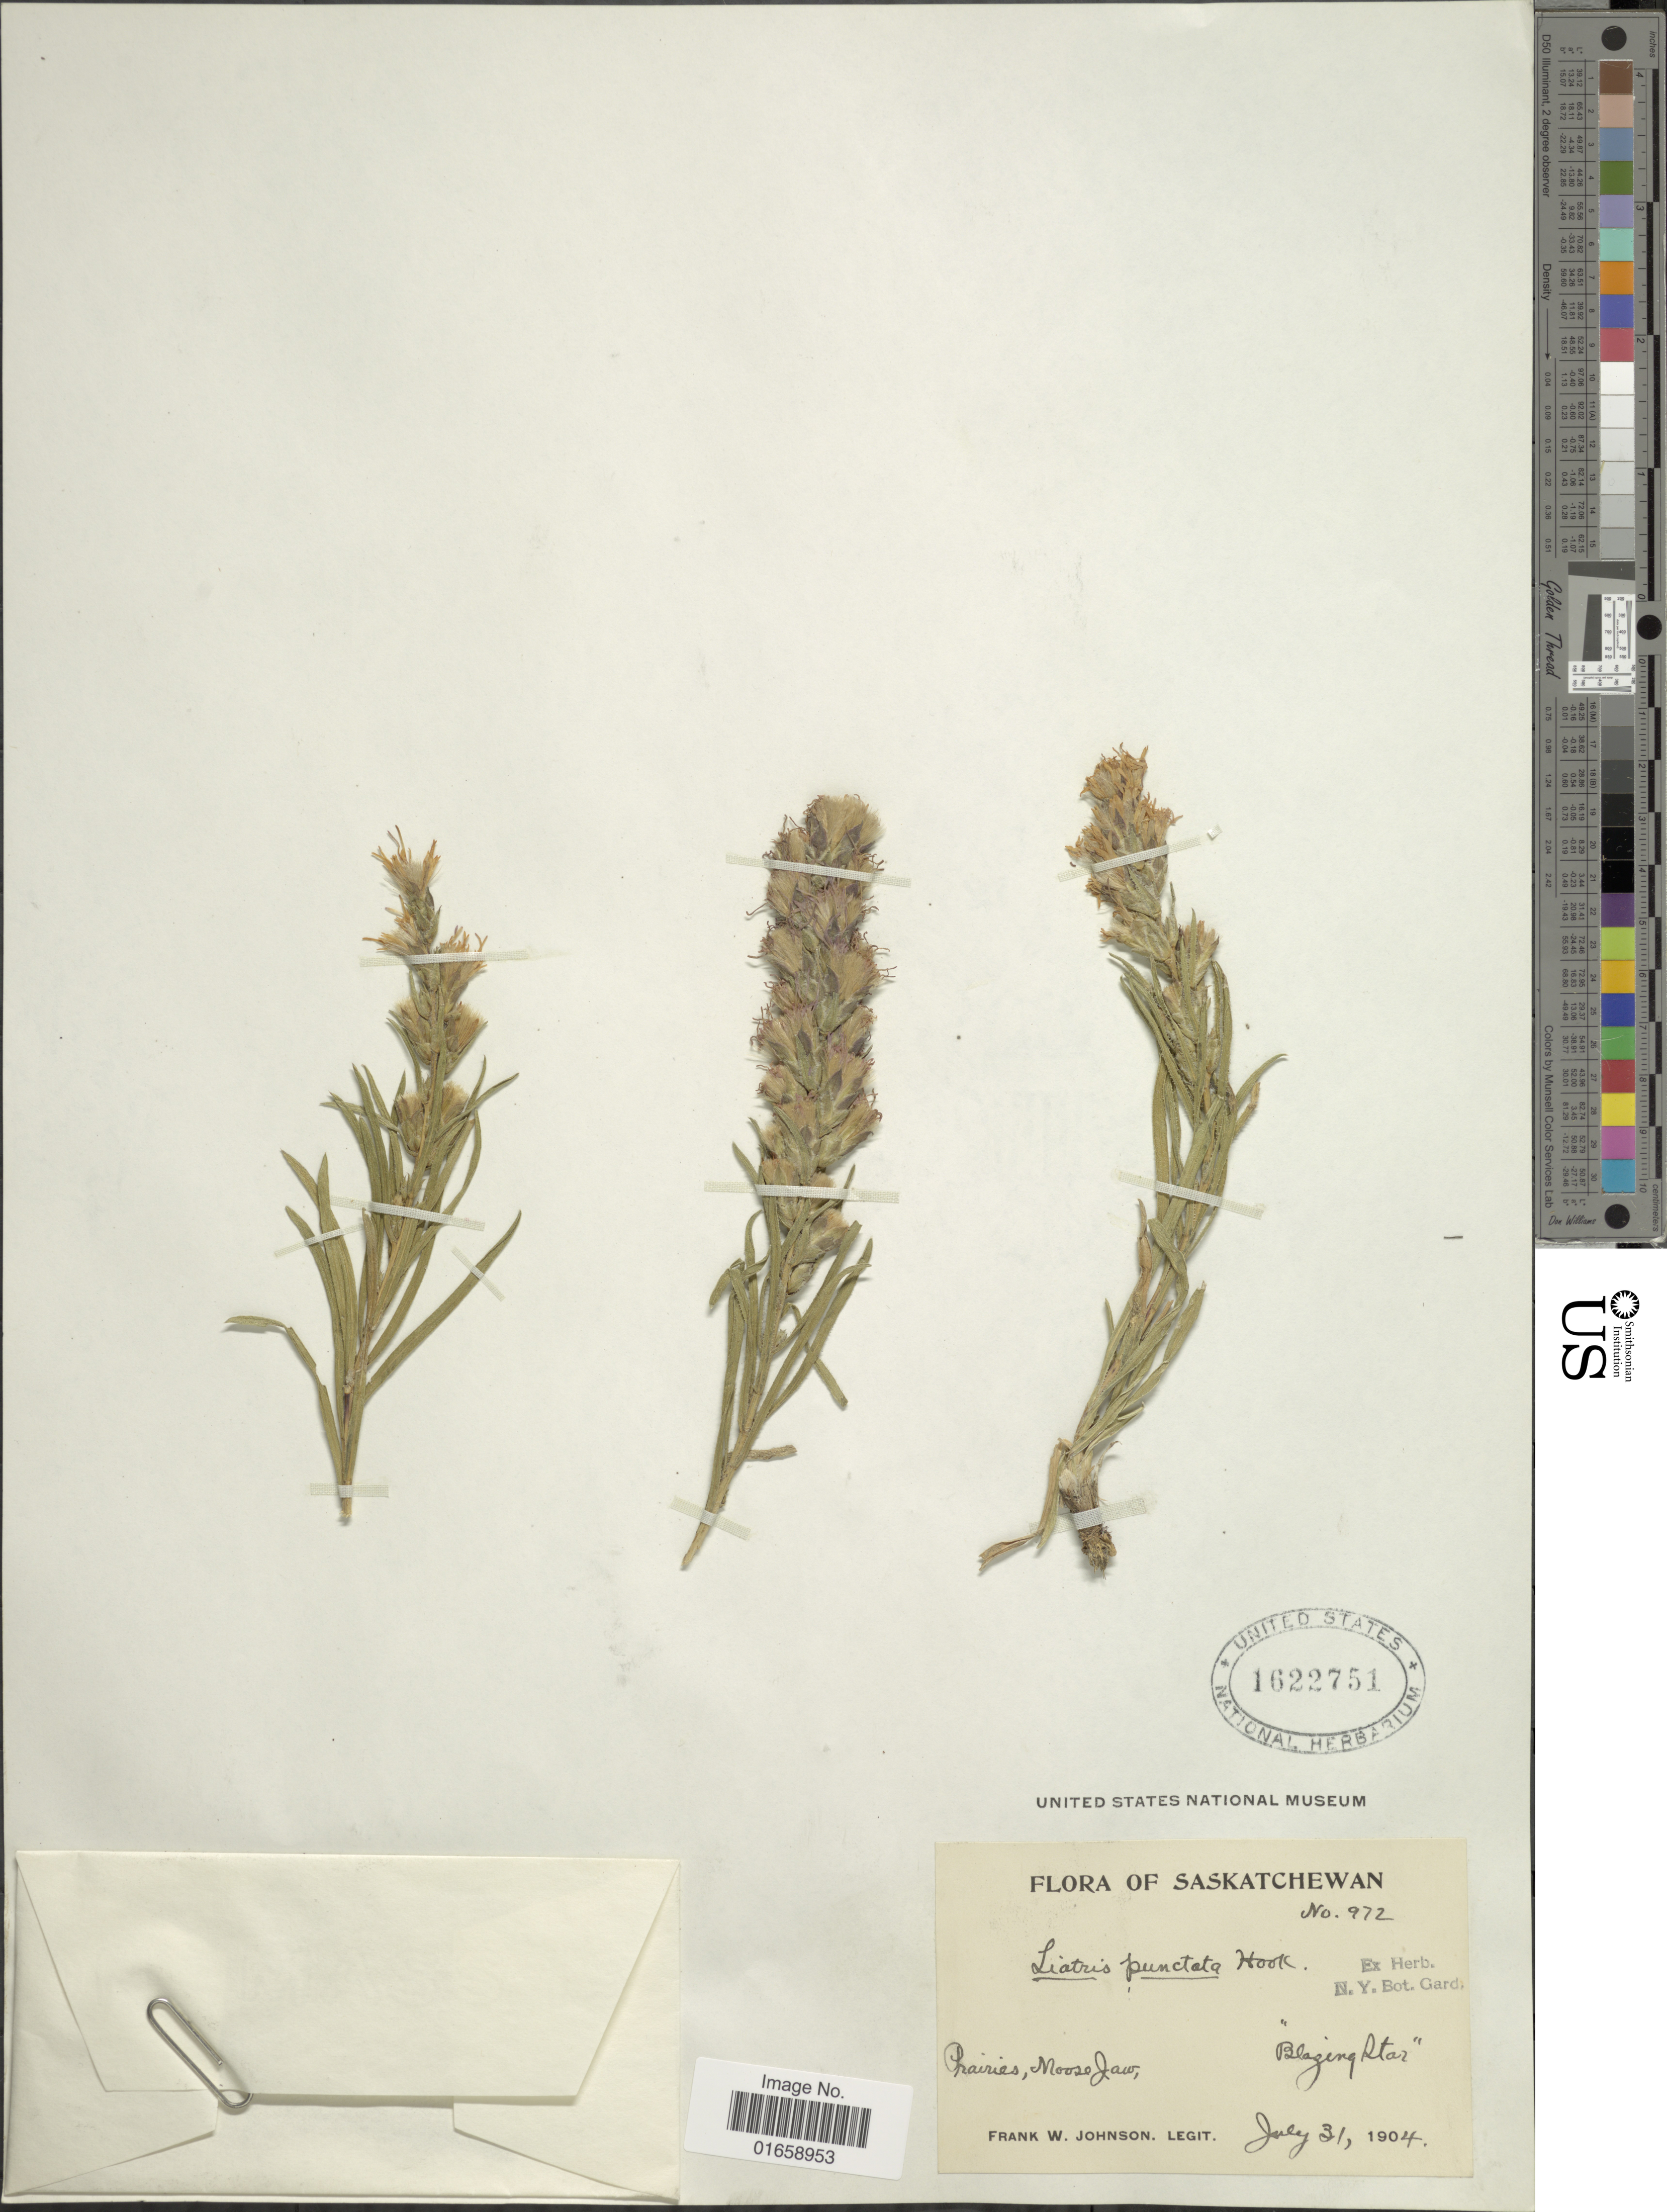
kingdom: Plantae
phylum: Tracheophyta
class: Magnoliopsida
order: Asterales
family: Asteraceae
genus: Liatris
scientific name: Liatris punctata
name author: Hook.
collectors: F. W. Johnson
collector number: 972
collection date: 1904-07-31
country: Canada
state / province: Saskatchewan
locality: Prairies, Moose Jaw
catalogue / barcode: US 1622751